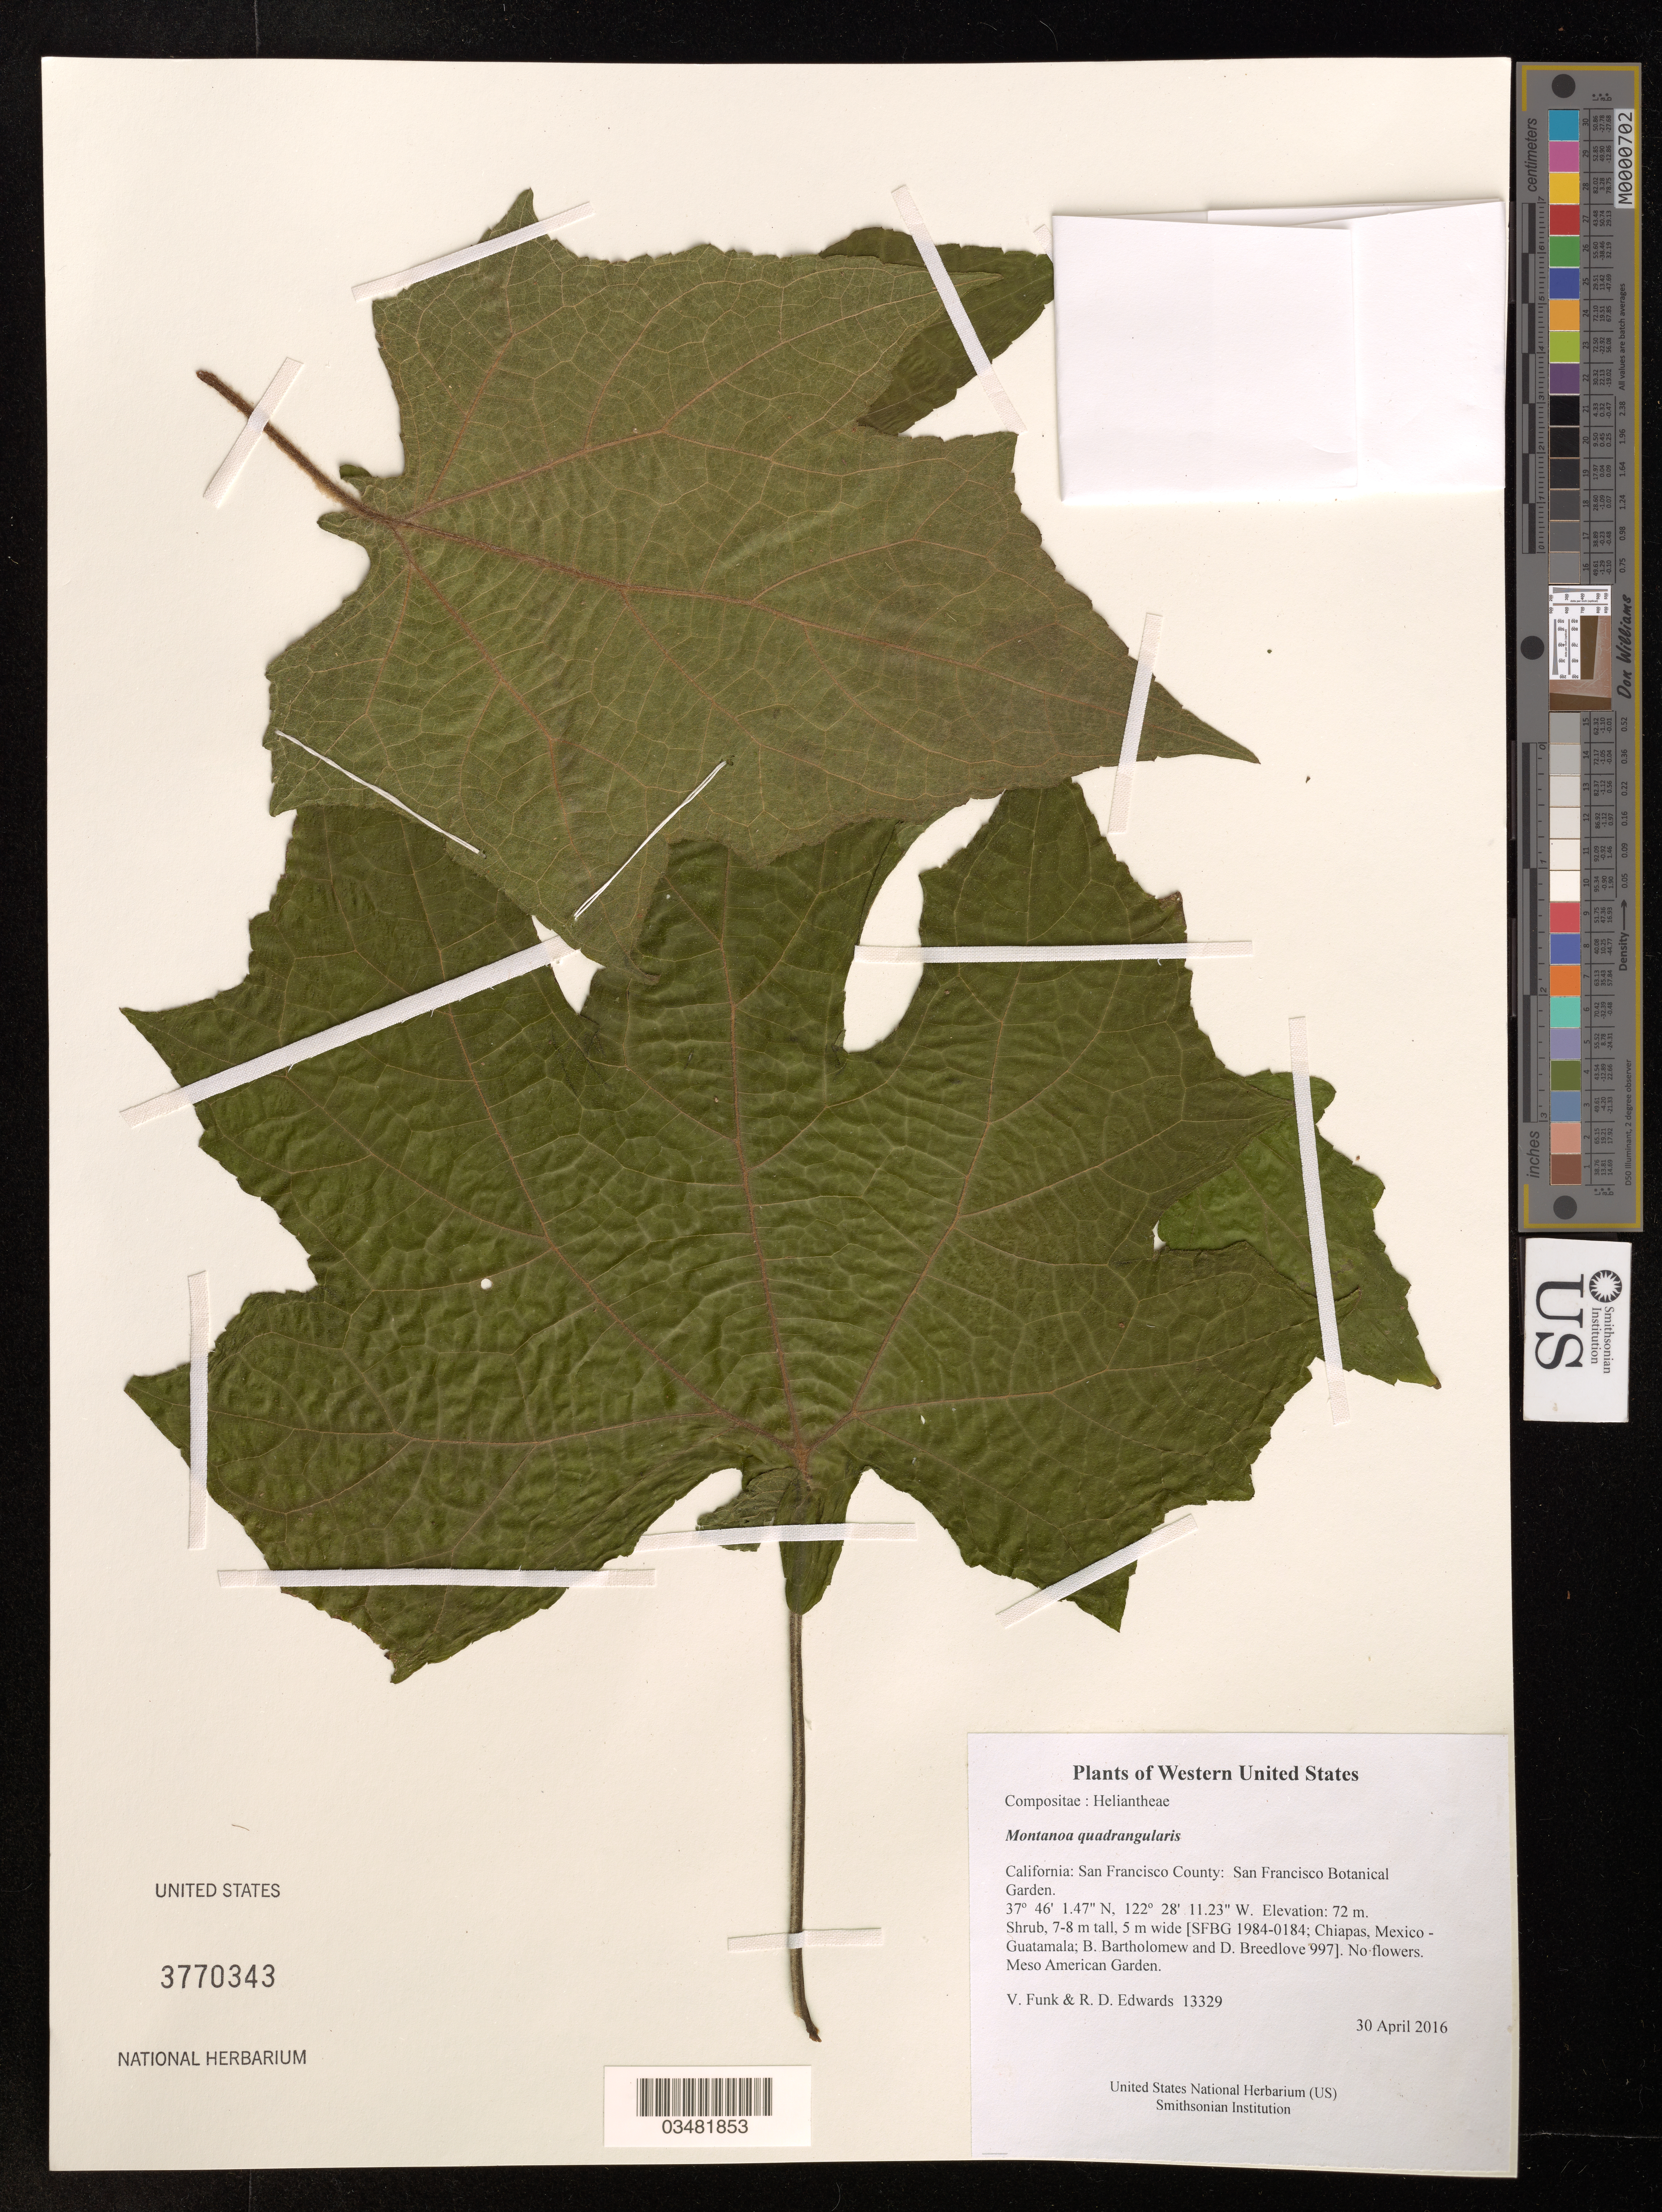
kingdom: Plantae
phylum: Tracheophyta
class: Magnoliopsida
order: Asterales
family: Asteraceae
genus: Montanoa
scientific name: Montanoa quadrangularis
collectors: R.D. Edwards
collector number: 13329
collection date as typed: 30 April 2016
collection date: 2016-04-30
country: United States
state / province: California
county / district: San Francisco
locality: San Francisco Botanical Garden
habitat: Meso American Garden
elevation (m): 72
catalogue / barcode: US 3770343